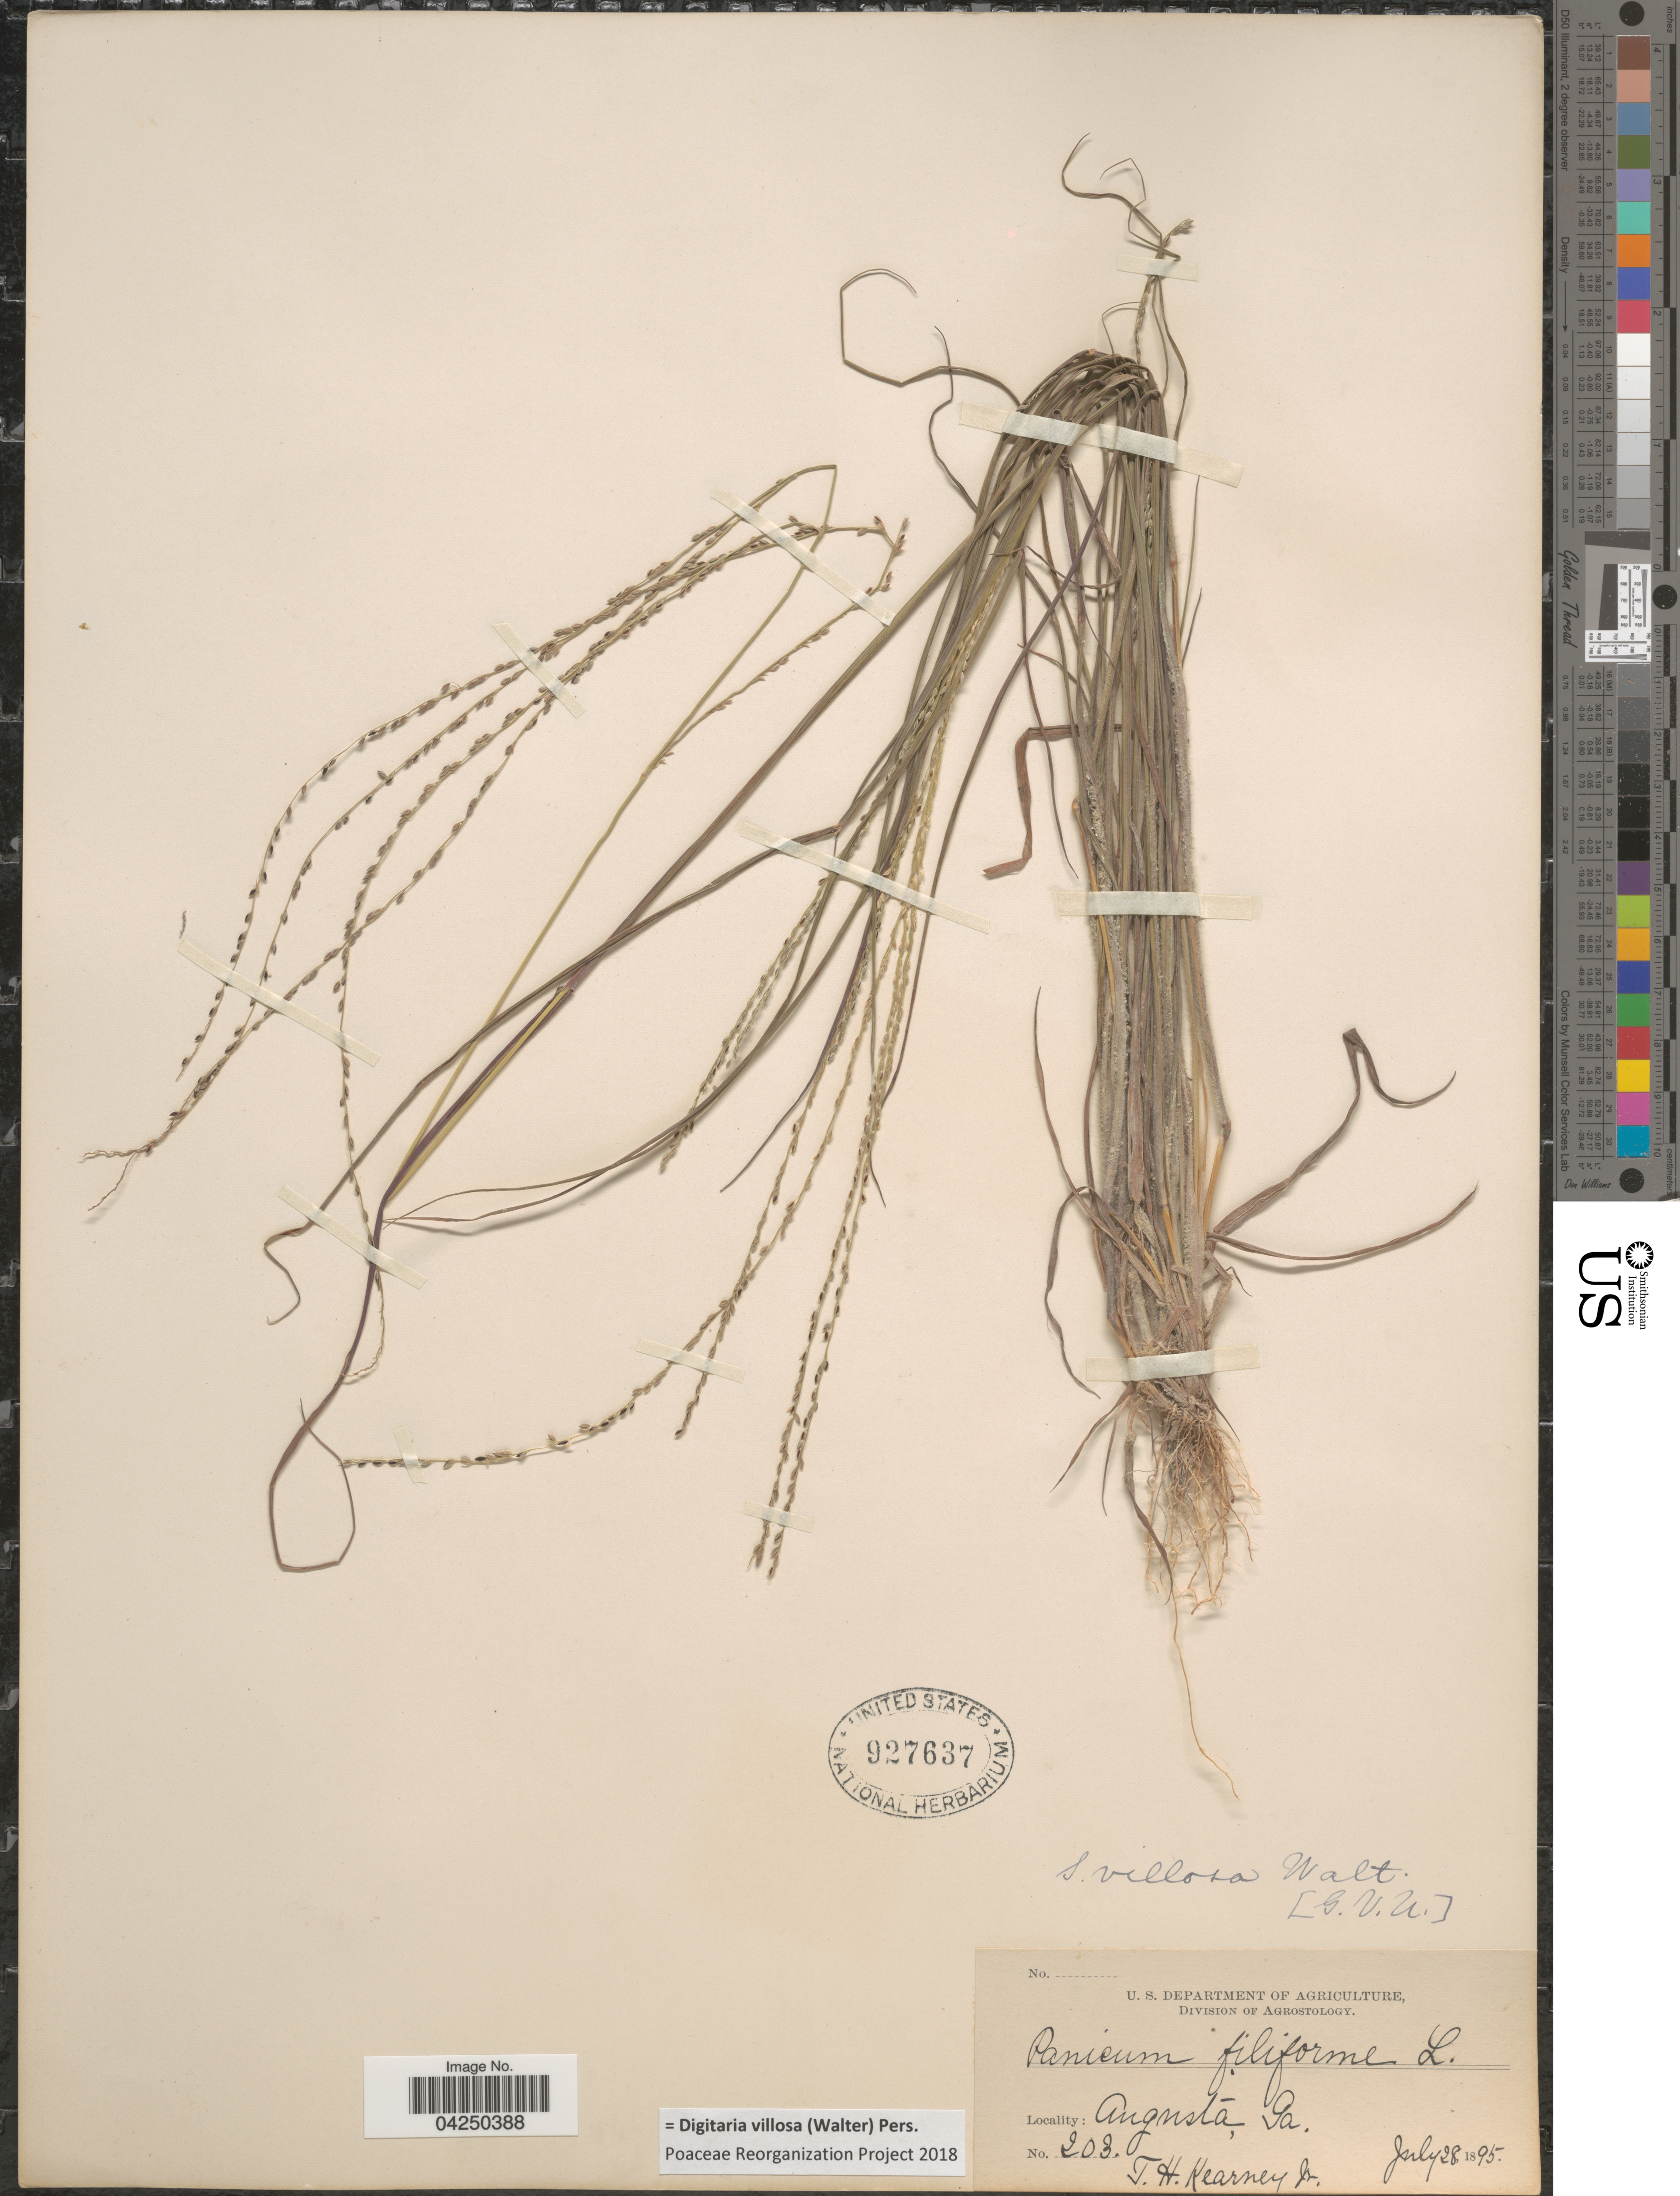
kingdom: Plantae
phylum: Tracheophyta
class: Liliopsida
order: Poales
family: Poaceae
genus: Digitaria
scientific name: Digitaria villosa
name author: (Walter) Pers.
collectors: T. H. Kearney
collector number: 203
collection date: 1895-07-28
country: United States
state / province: Georgia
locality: Augusta.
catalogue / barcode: US 927637